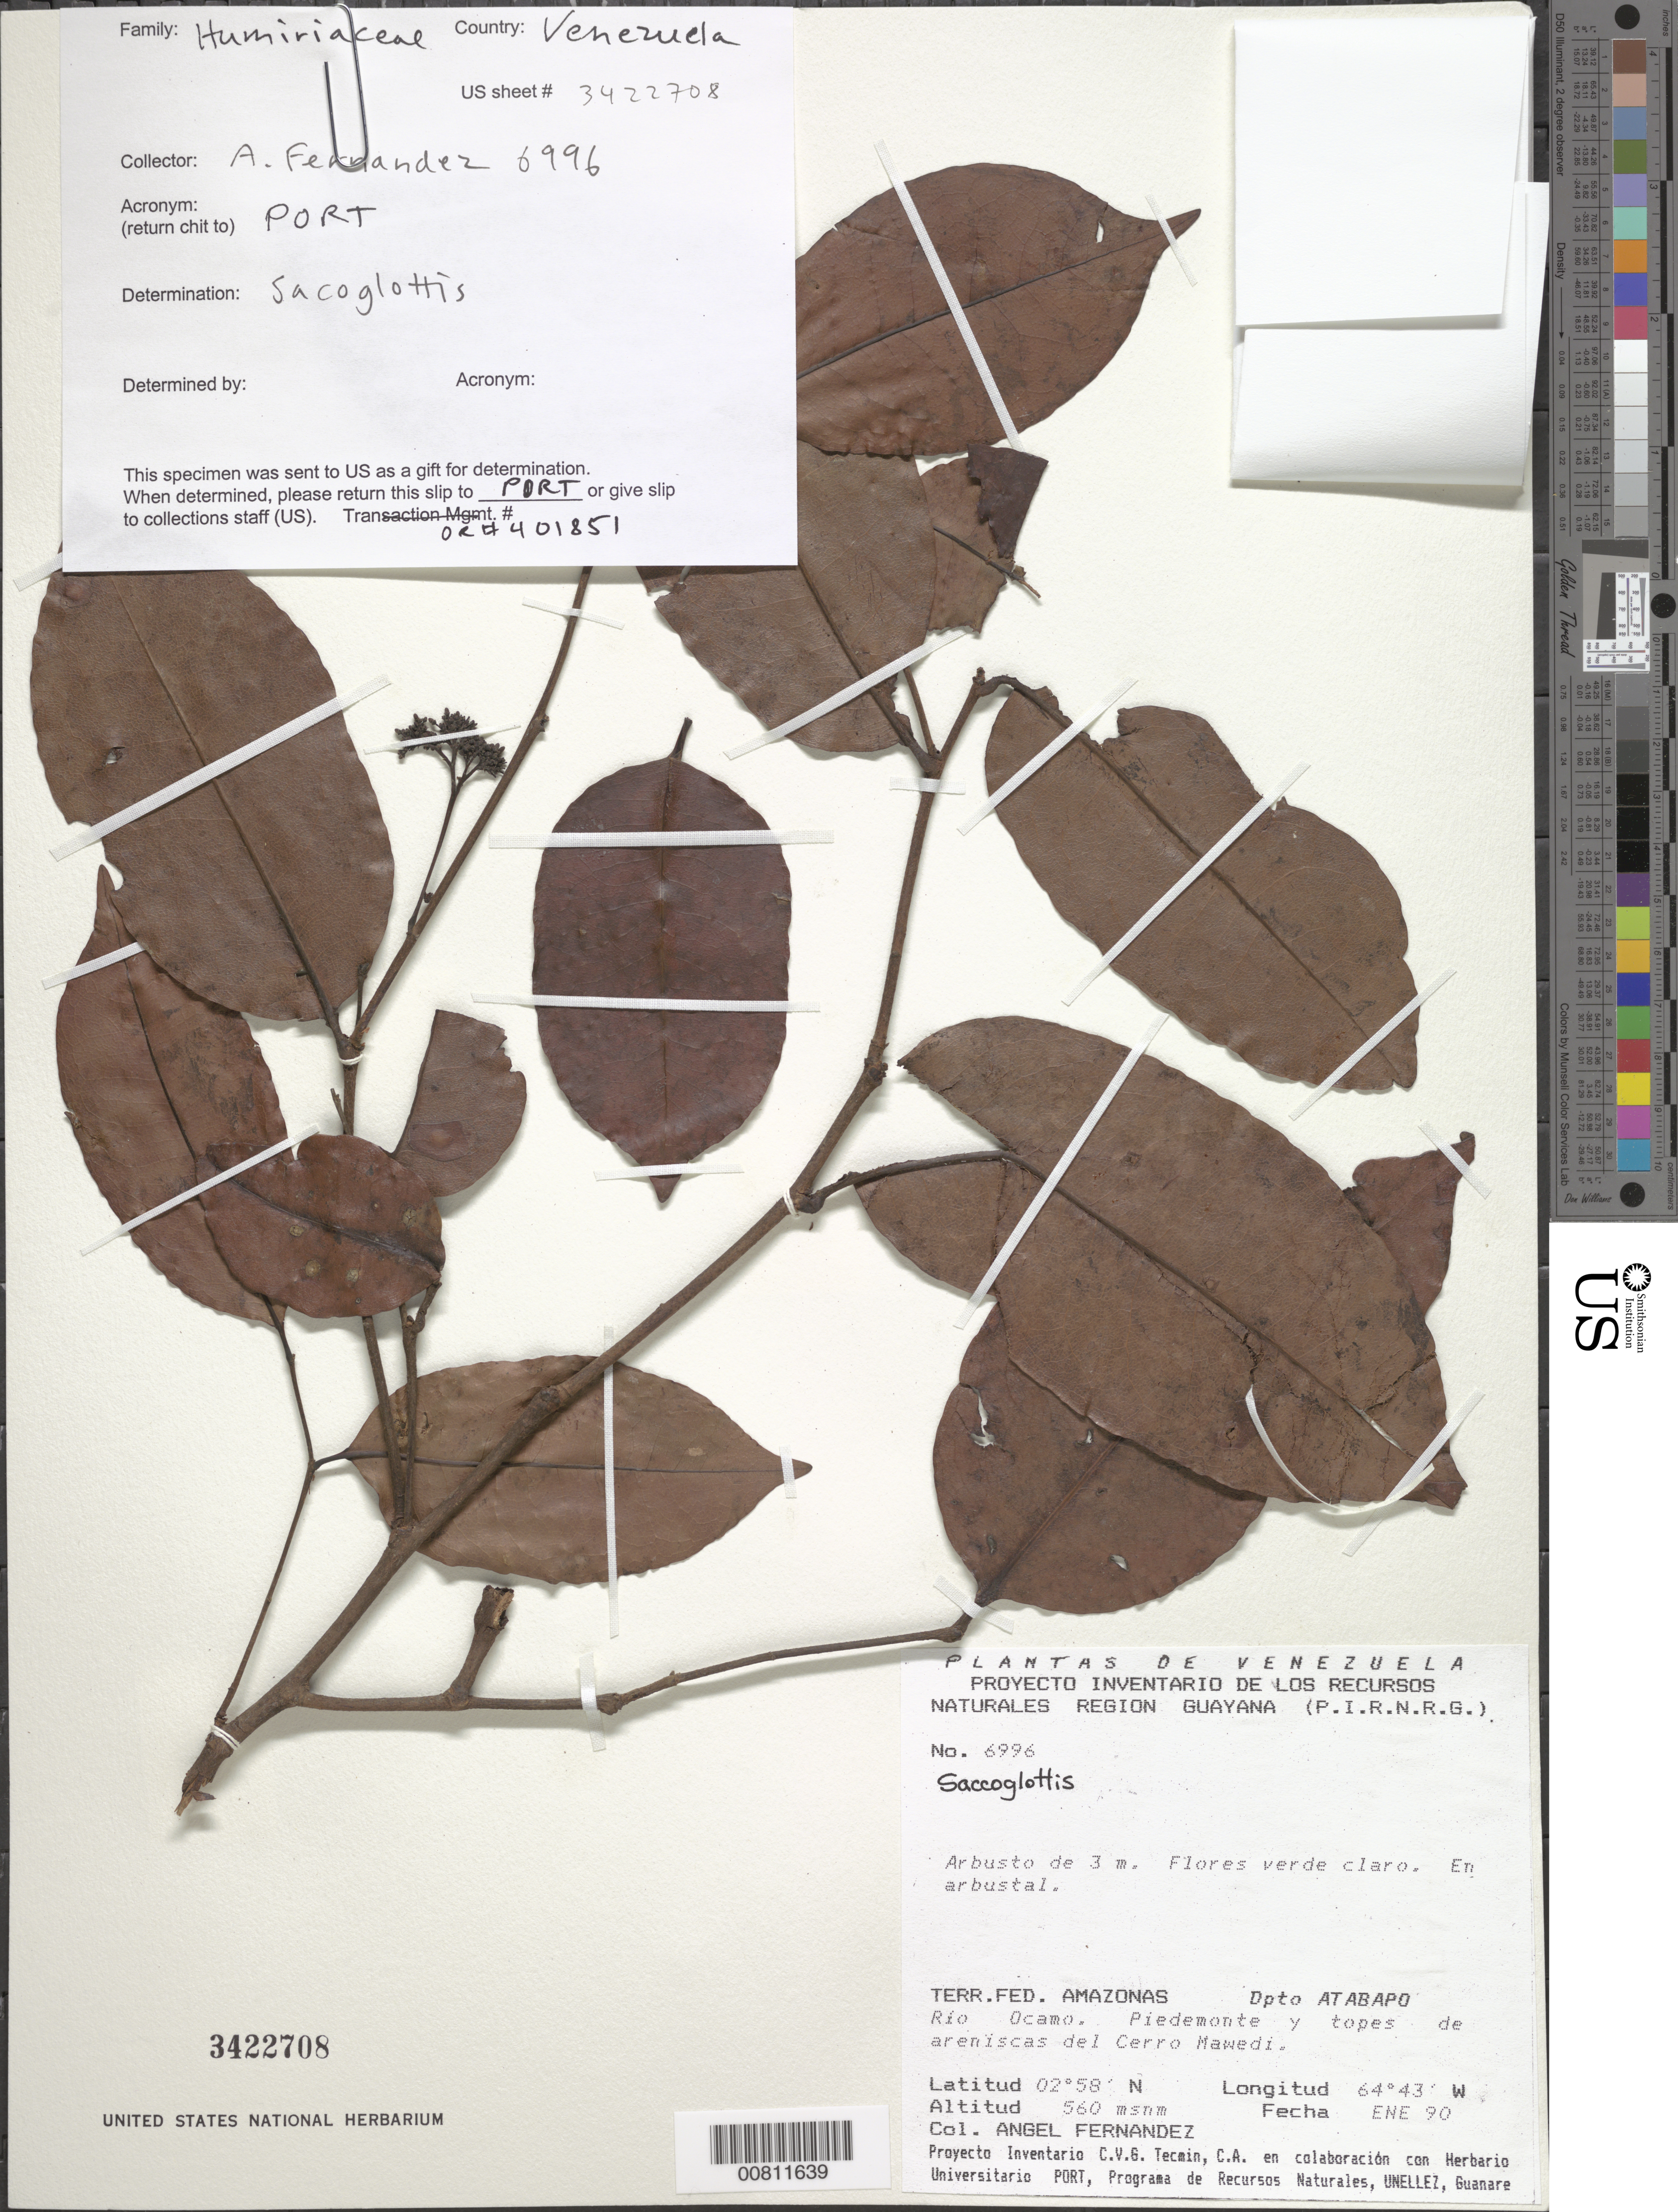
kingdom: Plantae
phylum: Tracheophyta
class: Magnoliopsida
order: Malpighiales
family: Humiriaceae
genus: Sacoglottis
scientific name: Sacoglottis sp.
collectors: A. Fernández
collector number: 6996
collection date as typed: Jan-90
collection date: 1990-01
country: Venezuela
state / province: Amazonas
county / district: Atabapo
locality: Río Ocamo, Cerro Mawedi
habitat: Pidemonte y topes; en arbustal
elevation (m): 560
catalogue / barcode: US 3422708